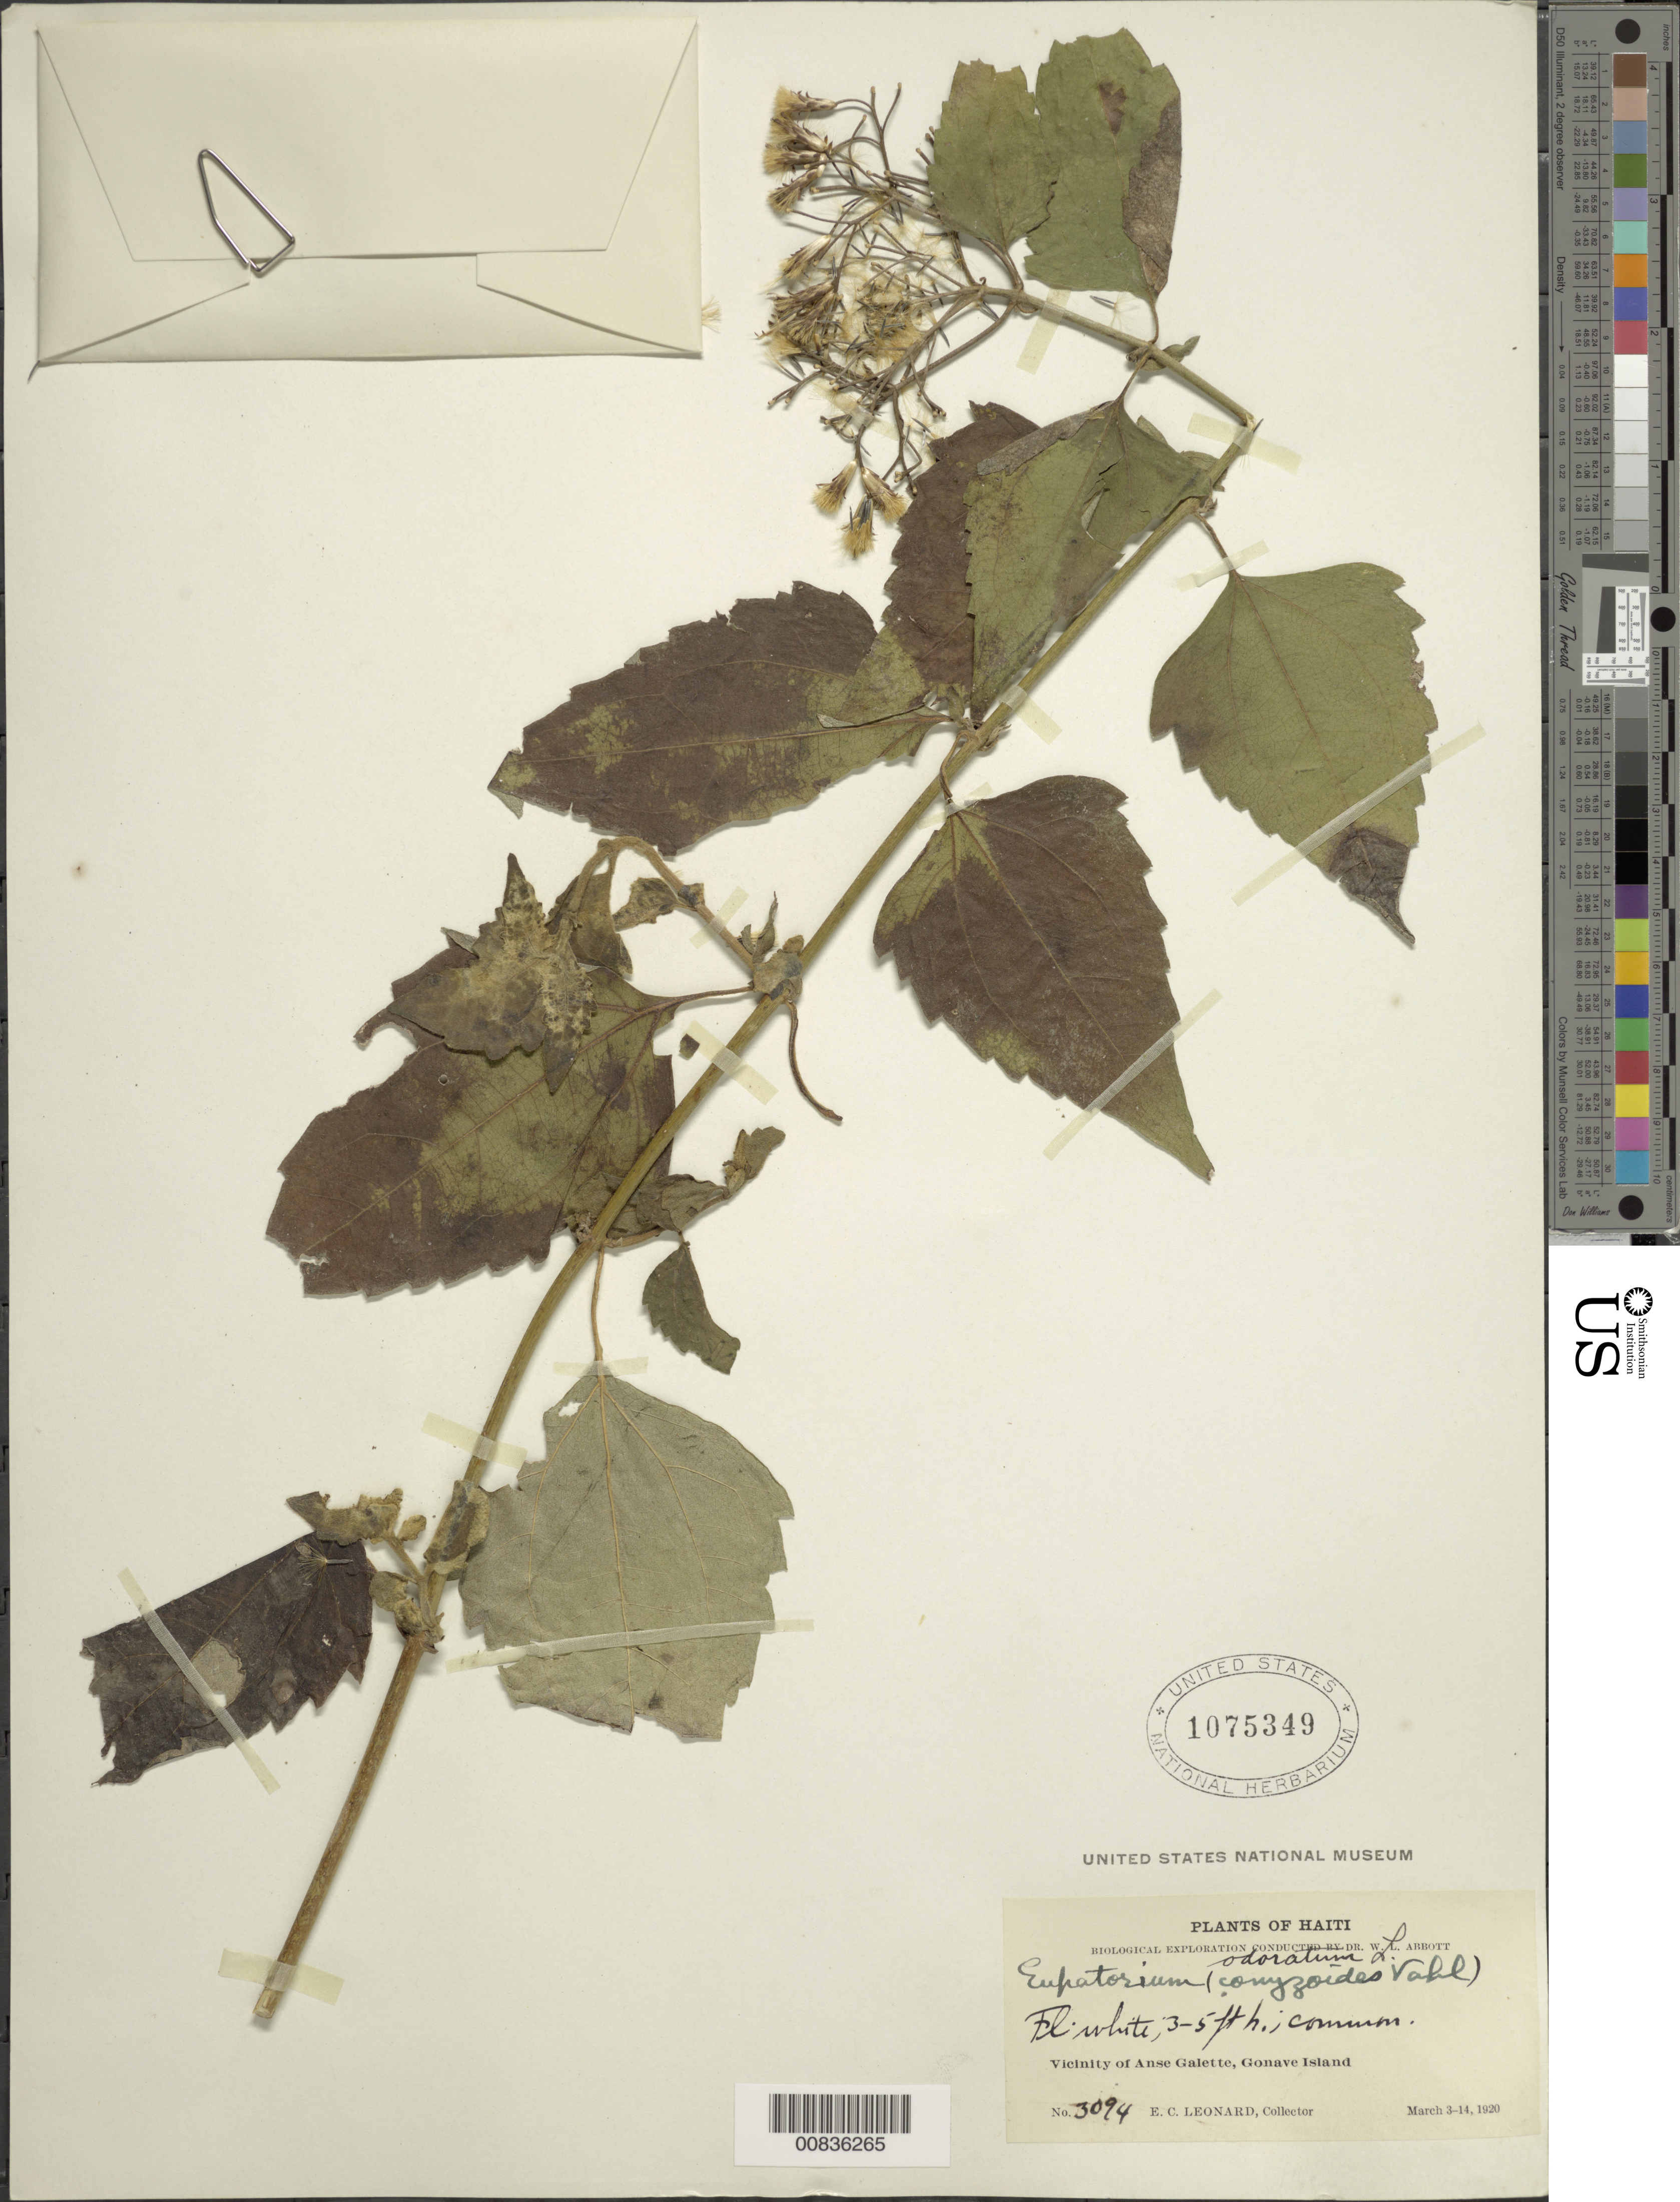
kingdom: Plantae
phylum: Tracheophyta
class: Magnoliopsida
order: Asterales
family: Asteraceae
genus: Chromolaena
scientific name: Chromolaena odorata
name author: (L.) R.M. King & H. Rob.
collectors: E. C. Leonard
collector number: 3094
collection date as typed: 03 Mar 1920 to 14 Mar 1920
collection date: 1920-03-03/1920-03-14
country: Haiti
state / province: Ouest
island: Île de la Gonâve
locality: Vicinity of Anse Galette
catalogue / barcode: US 1075349